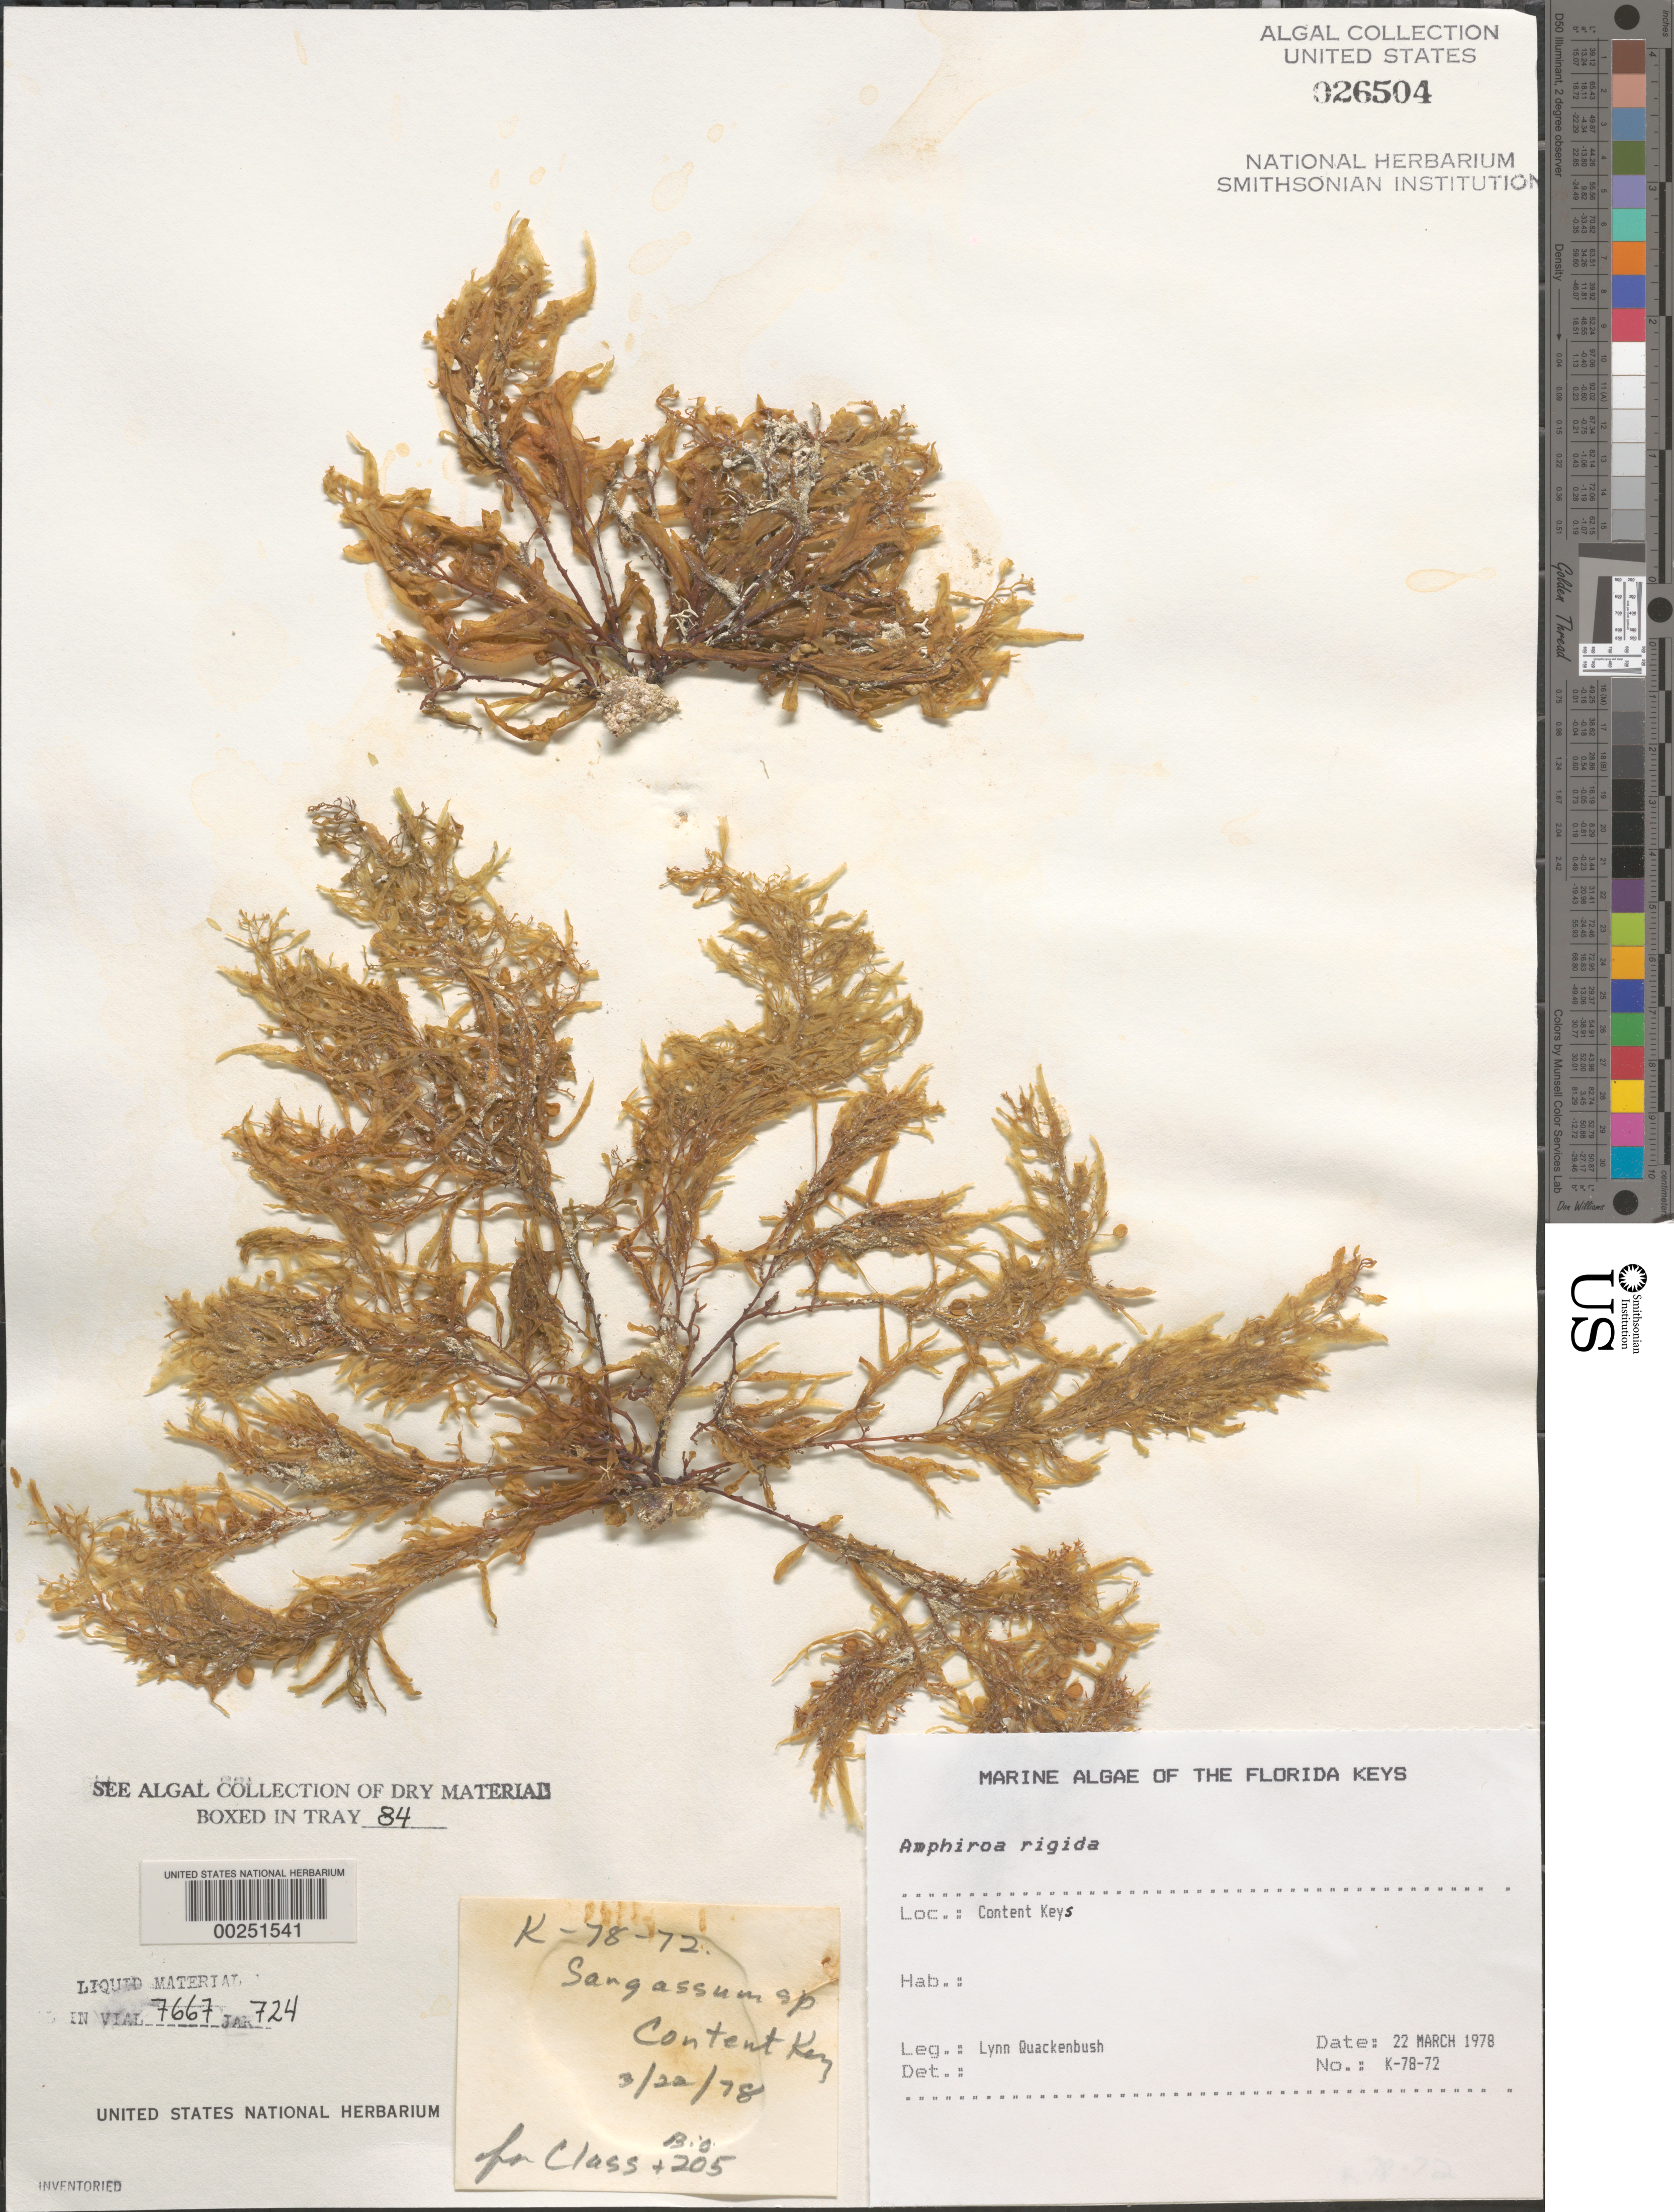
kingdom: Plantae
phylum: Rhodophyta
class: Florideophyceae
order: Corallinales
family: Lithophyllaceae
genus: Amphiroa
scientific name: Amphiroa rigida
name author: J.V.Lamouroux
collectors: L. Quackenbush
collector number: K-78-72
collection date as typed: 22 Mar 1978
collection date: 1978-03-22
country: United States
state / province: Florida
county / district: Monroe County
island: Content Keys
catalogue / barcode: US 26504